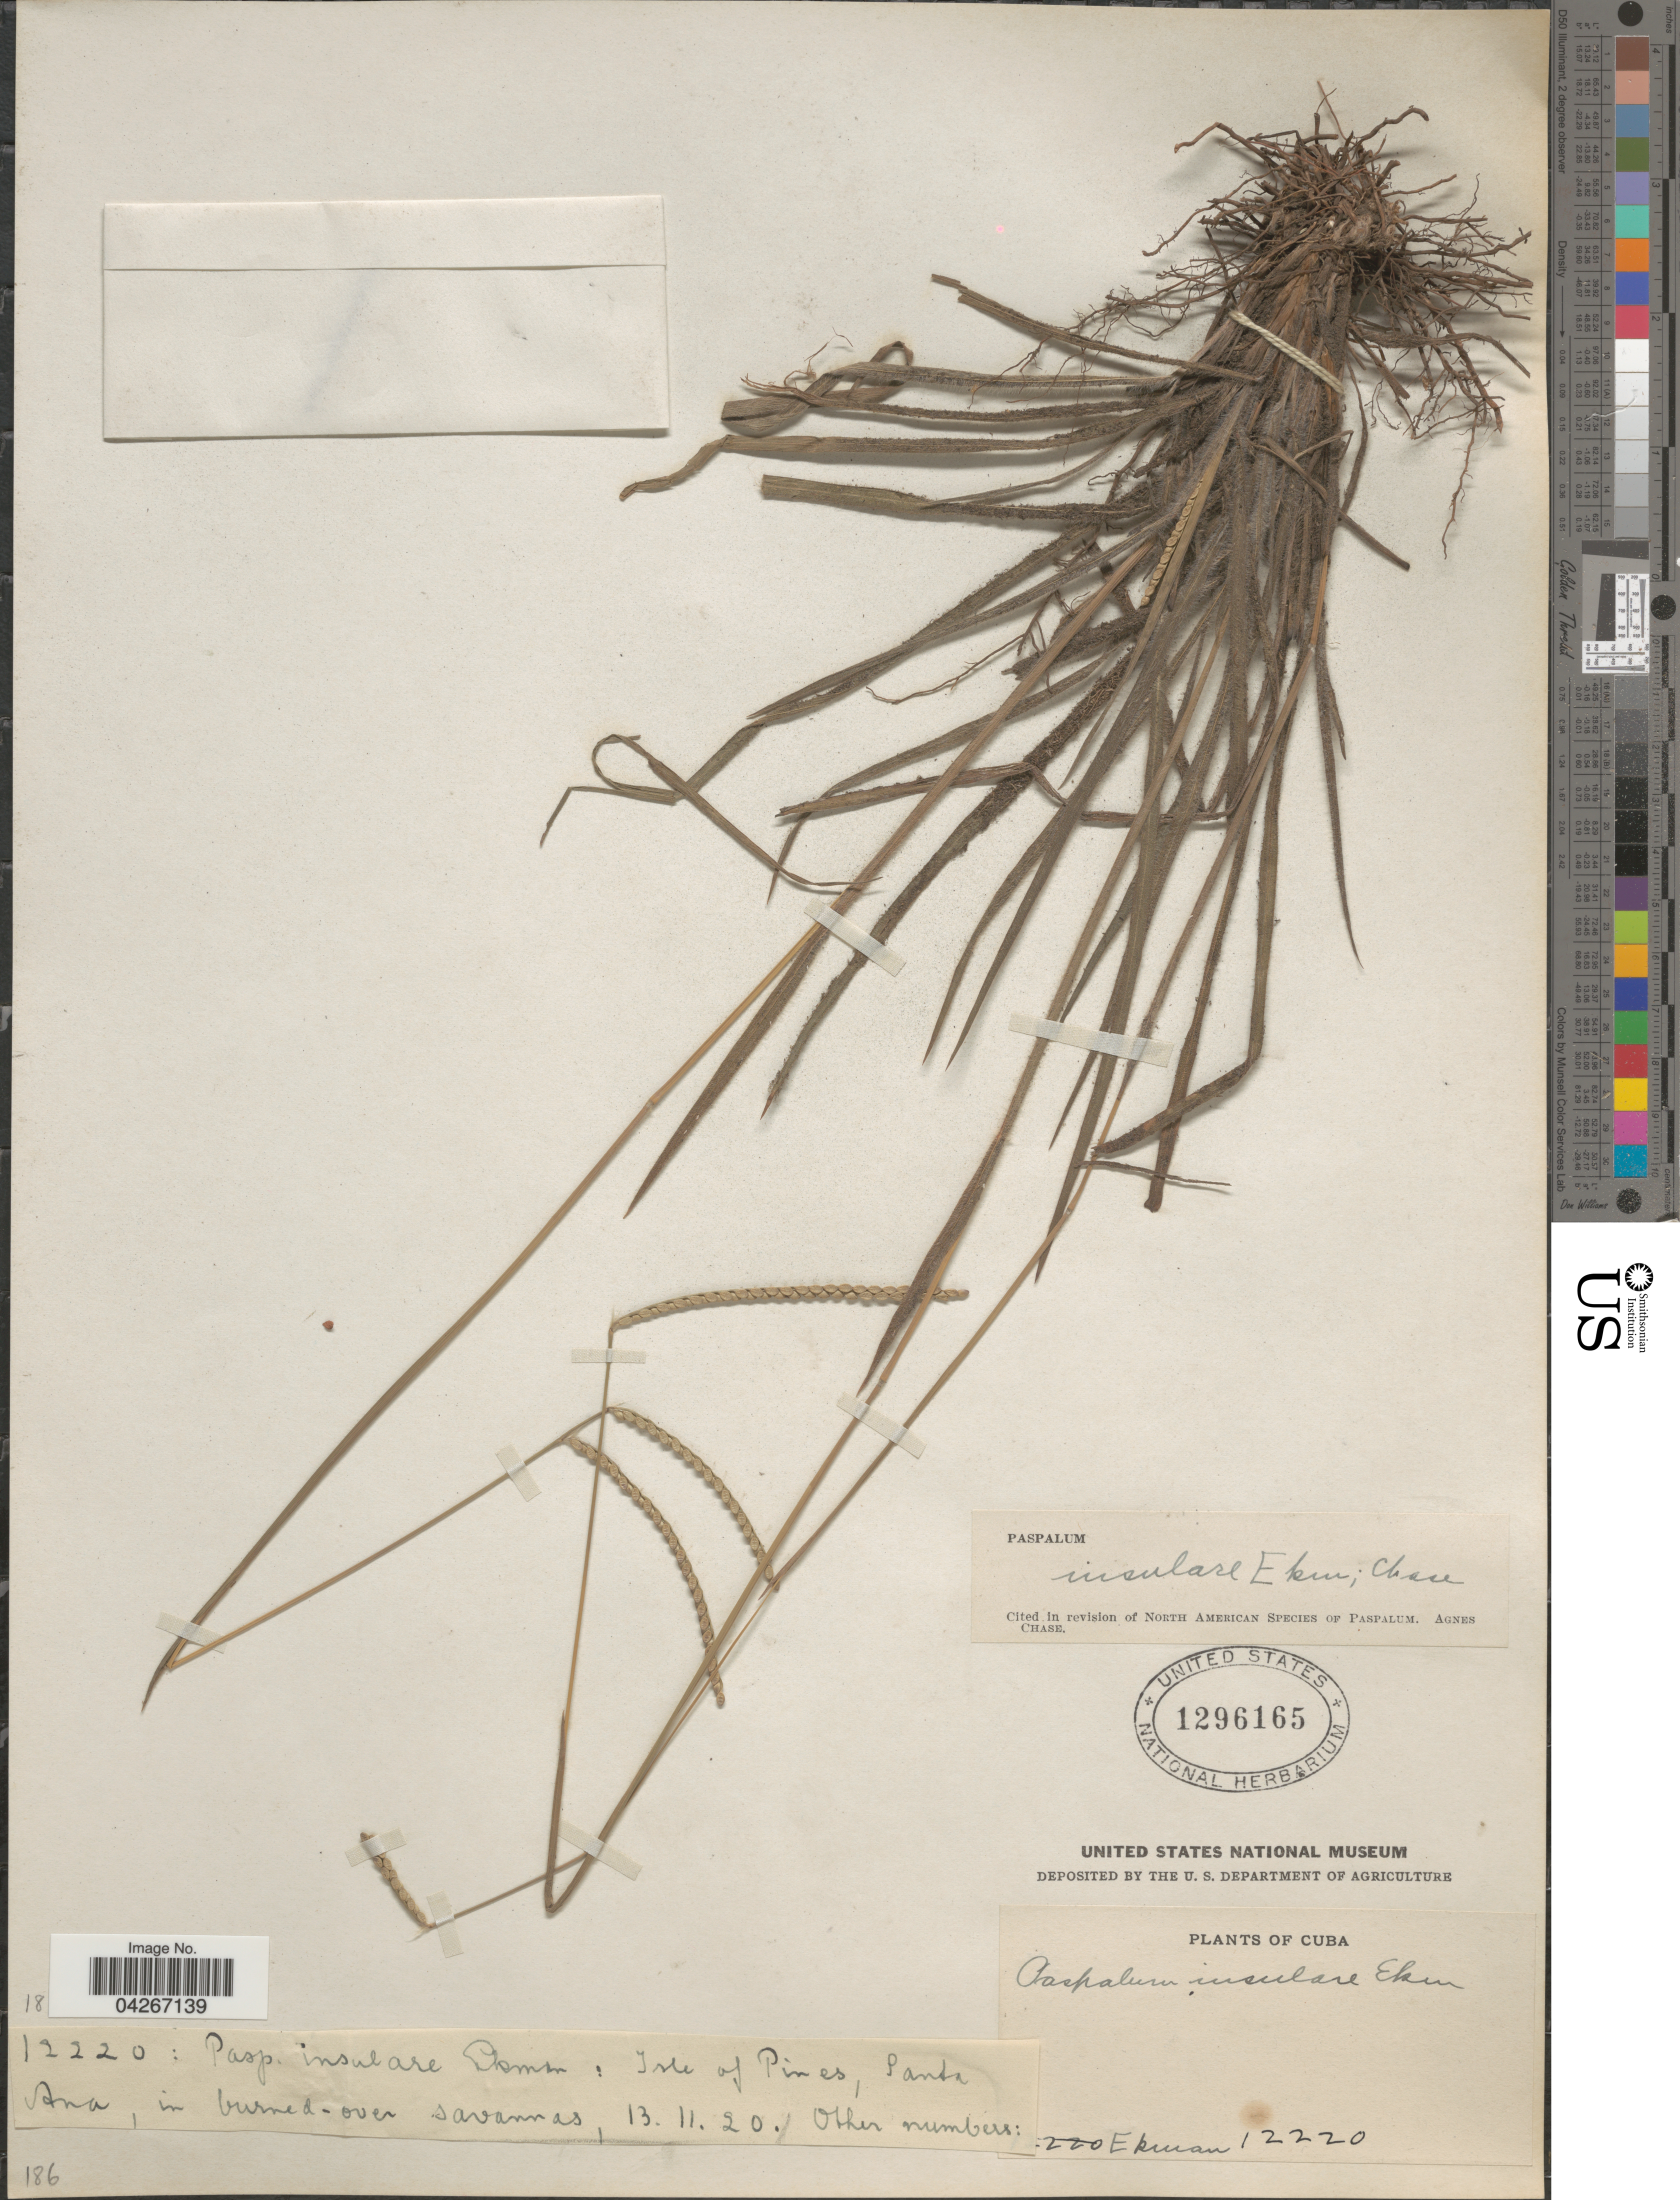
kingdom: Plantae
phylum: Tracheophyta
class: Liliopsida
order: Poales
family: Poaceae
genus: Paspalum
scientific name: Paspalum insulare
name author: Ekman ex Chase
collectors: -. Ekman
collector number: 12220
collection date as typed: Transcribed d/m/y: 13/11/20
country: Cuba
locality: Insle of Pines, Santa Ana, in burned-over savannas.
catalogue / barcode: US 1296165